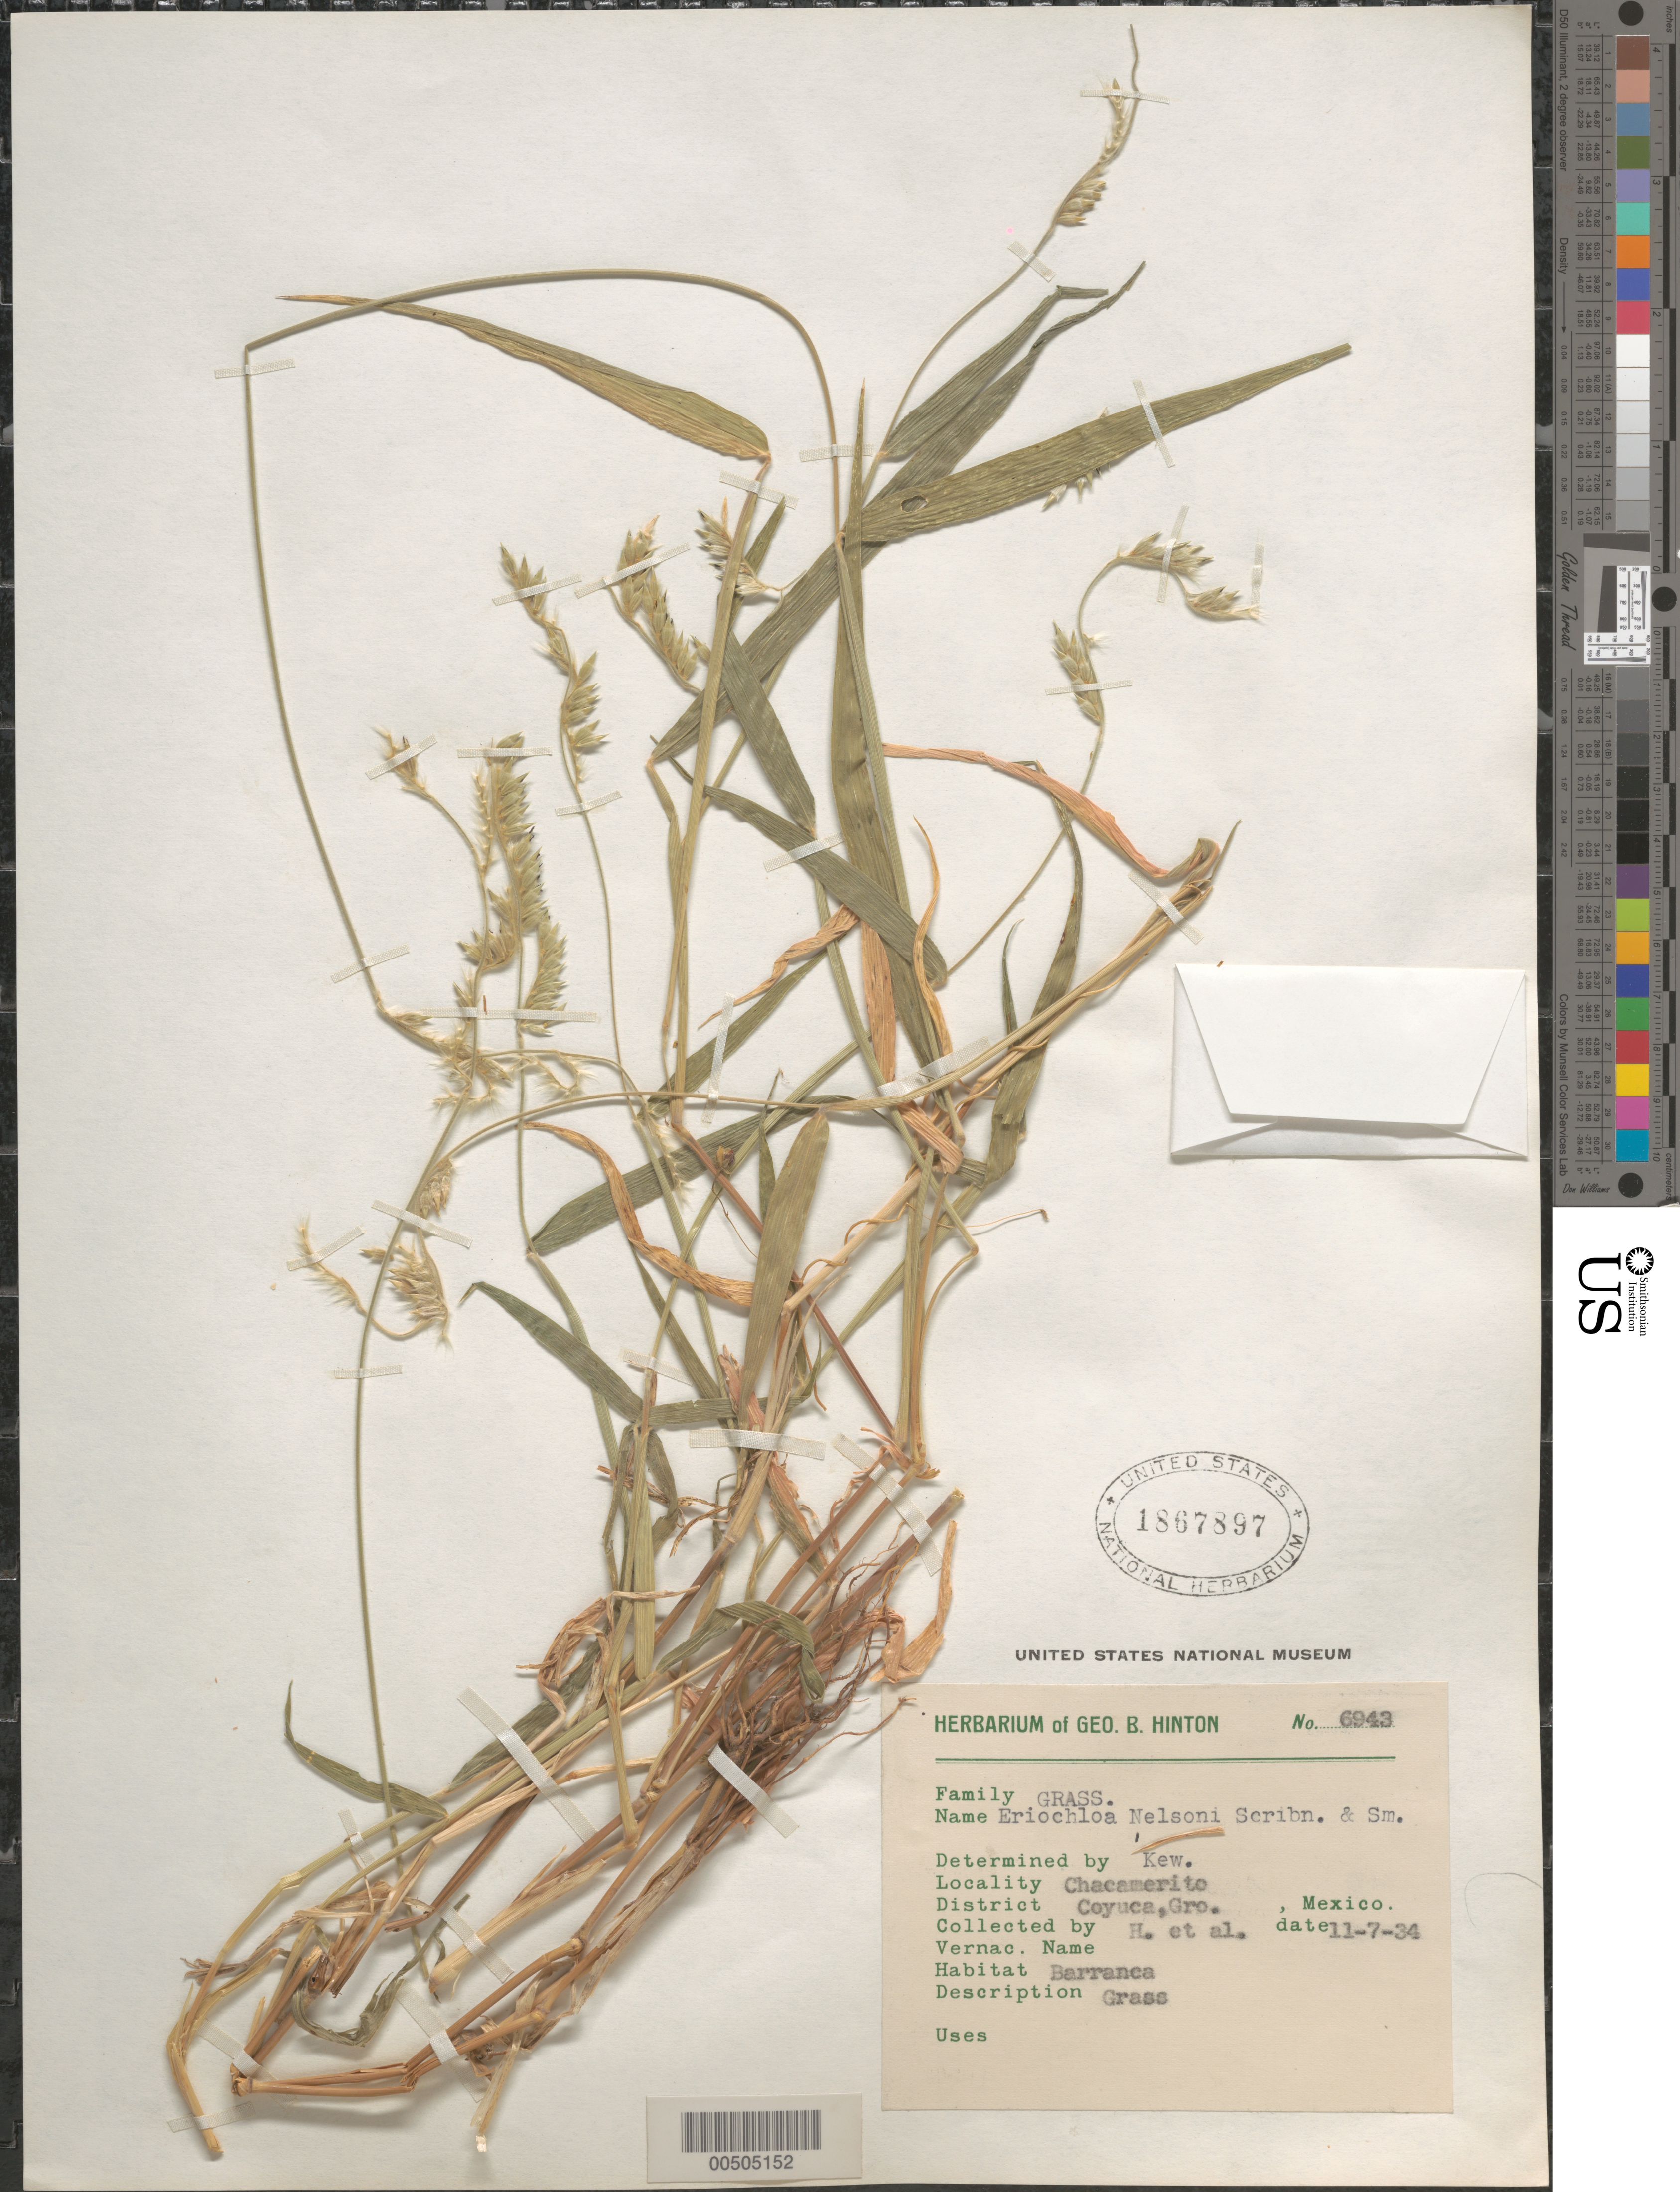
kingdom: Plantae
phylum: Tracheophyta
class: Liliopsida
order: Poales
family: Poaceae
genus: Eriochloa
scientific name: Eriochloa nelsonii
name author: Scribn. & J.G. Sm.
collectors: G. B. Hinton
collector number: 6943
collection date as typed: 7 Nov 1934 or 11 Jul 1934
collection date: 1934-07-11 or 1934-11-07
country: Mexico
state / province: Guerrero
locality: Coyuca Dist., Chacamerito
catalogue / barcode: US 1867897